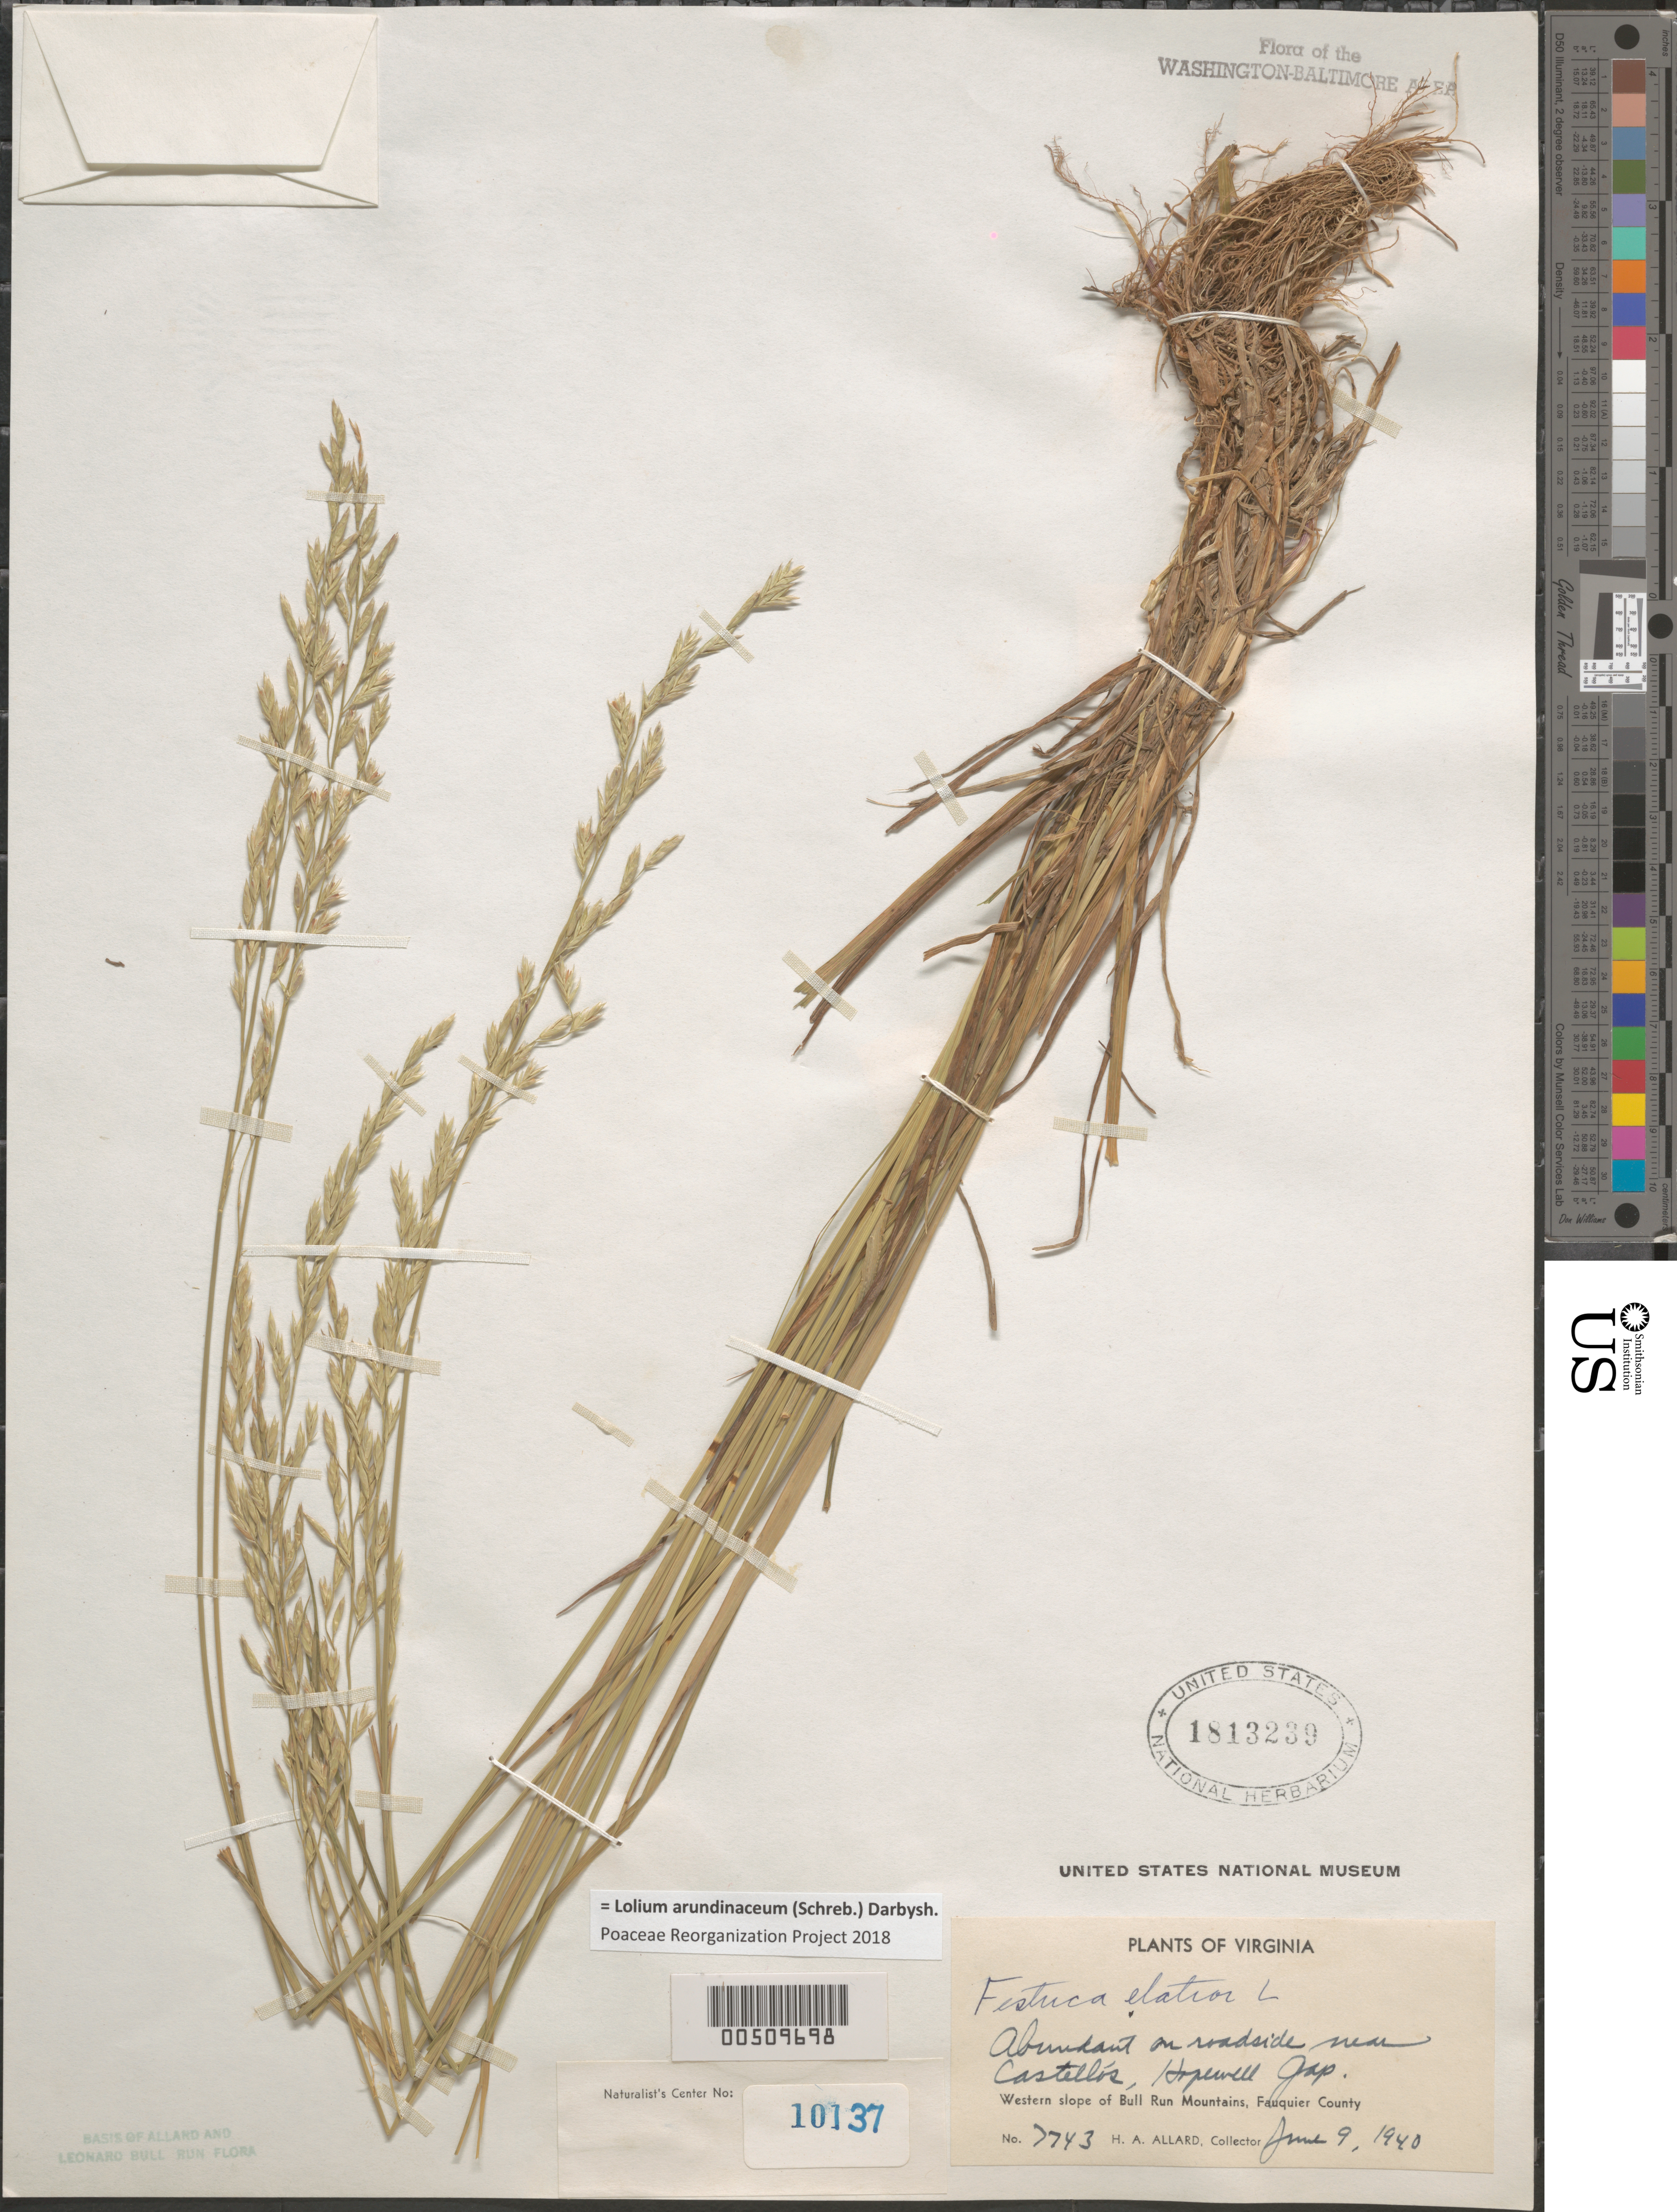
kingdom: Plantae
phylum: Tracheophyta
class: Liliopsida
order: Poales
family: Poaceae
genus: Lolium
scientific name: Lolium arundinaceum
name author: (Schreb.) Darbysh.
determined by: Poaceae Reorganization Project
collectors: H. A. Allard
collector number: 7743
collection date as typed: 09 Jun 1940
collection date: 1940-06-09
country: United States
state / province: Virginia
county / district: Fauquier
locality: Bull Run Mts., near Castello's, Hopewell Gap Bull Run Mts.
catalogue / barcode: US 1813239